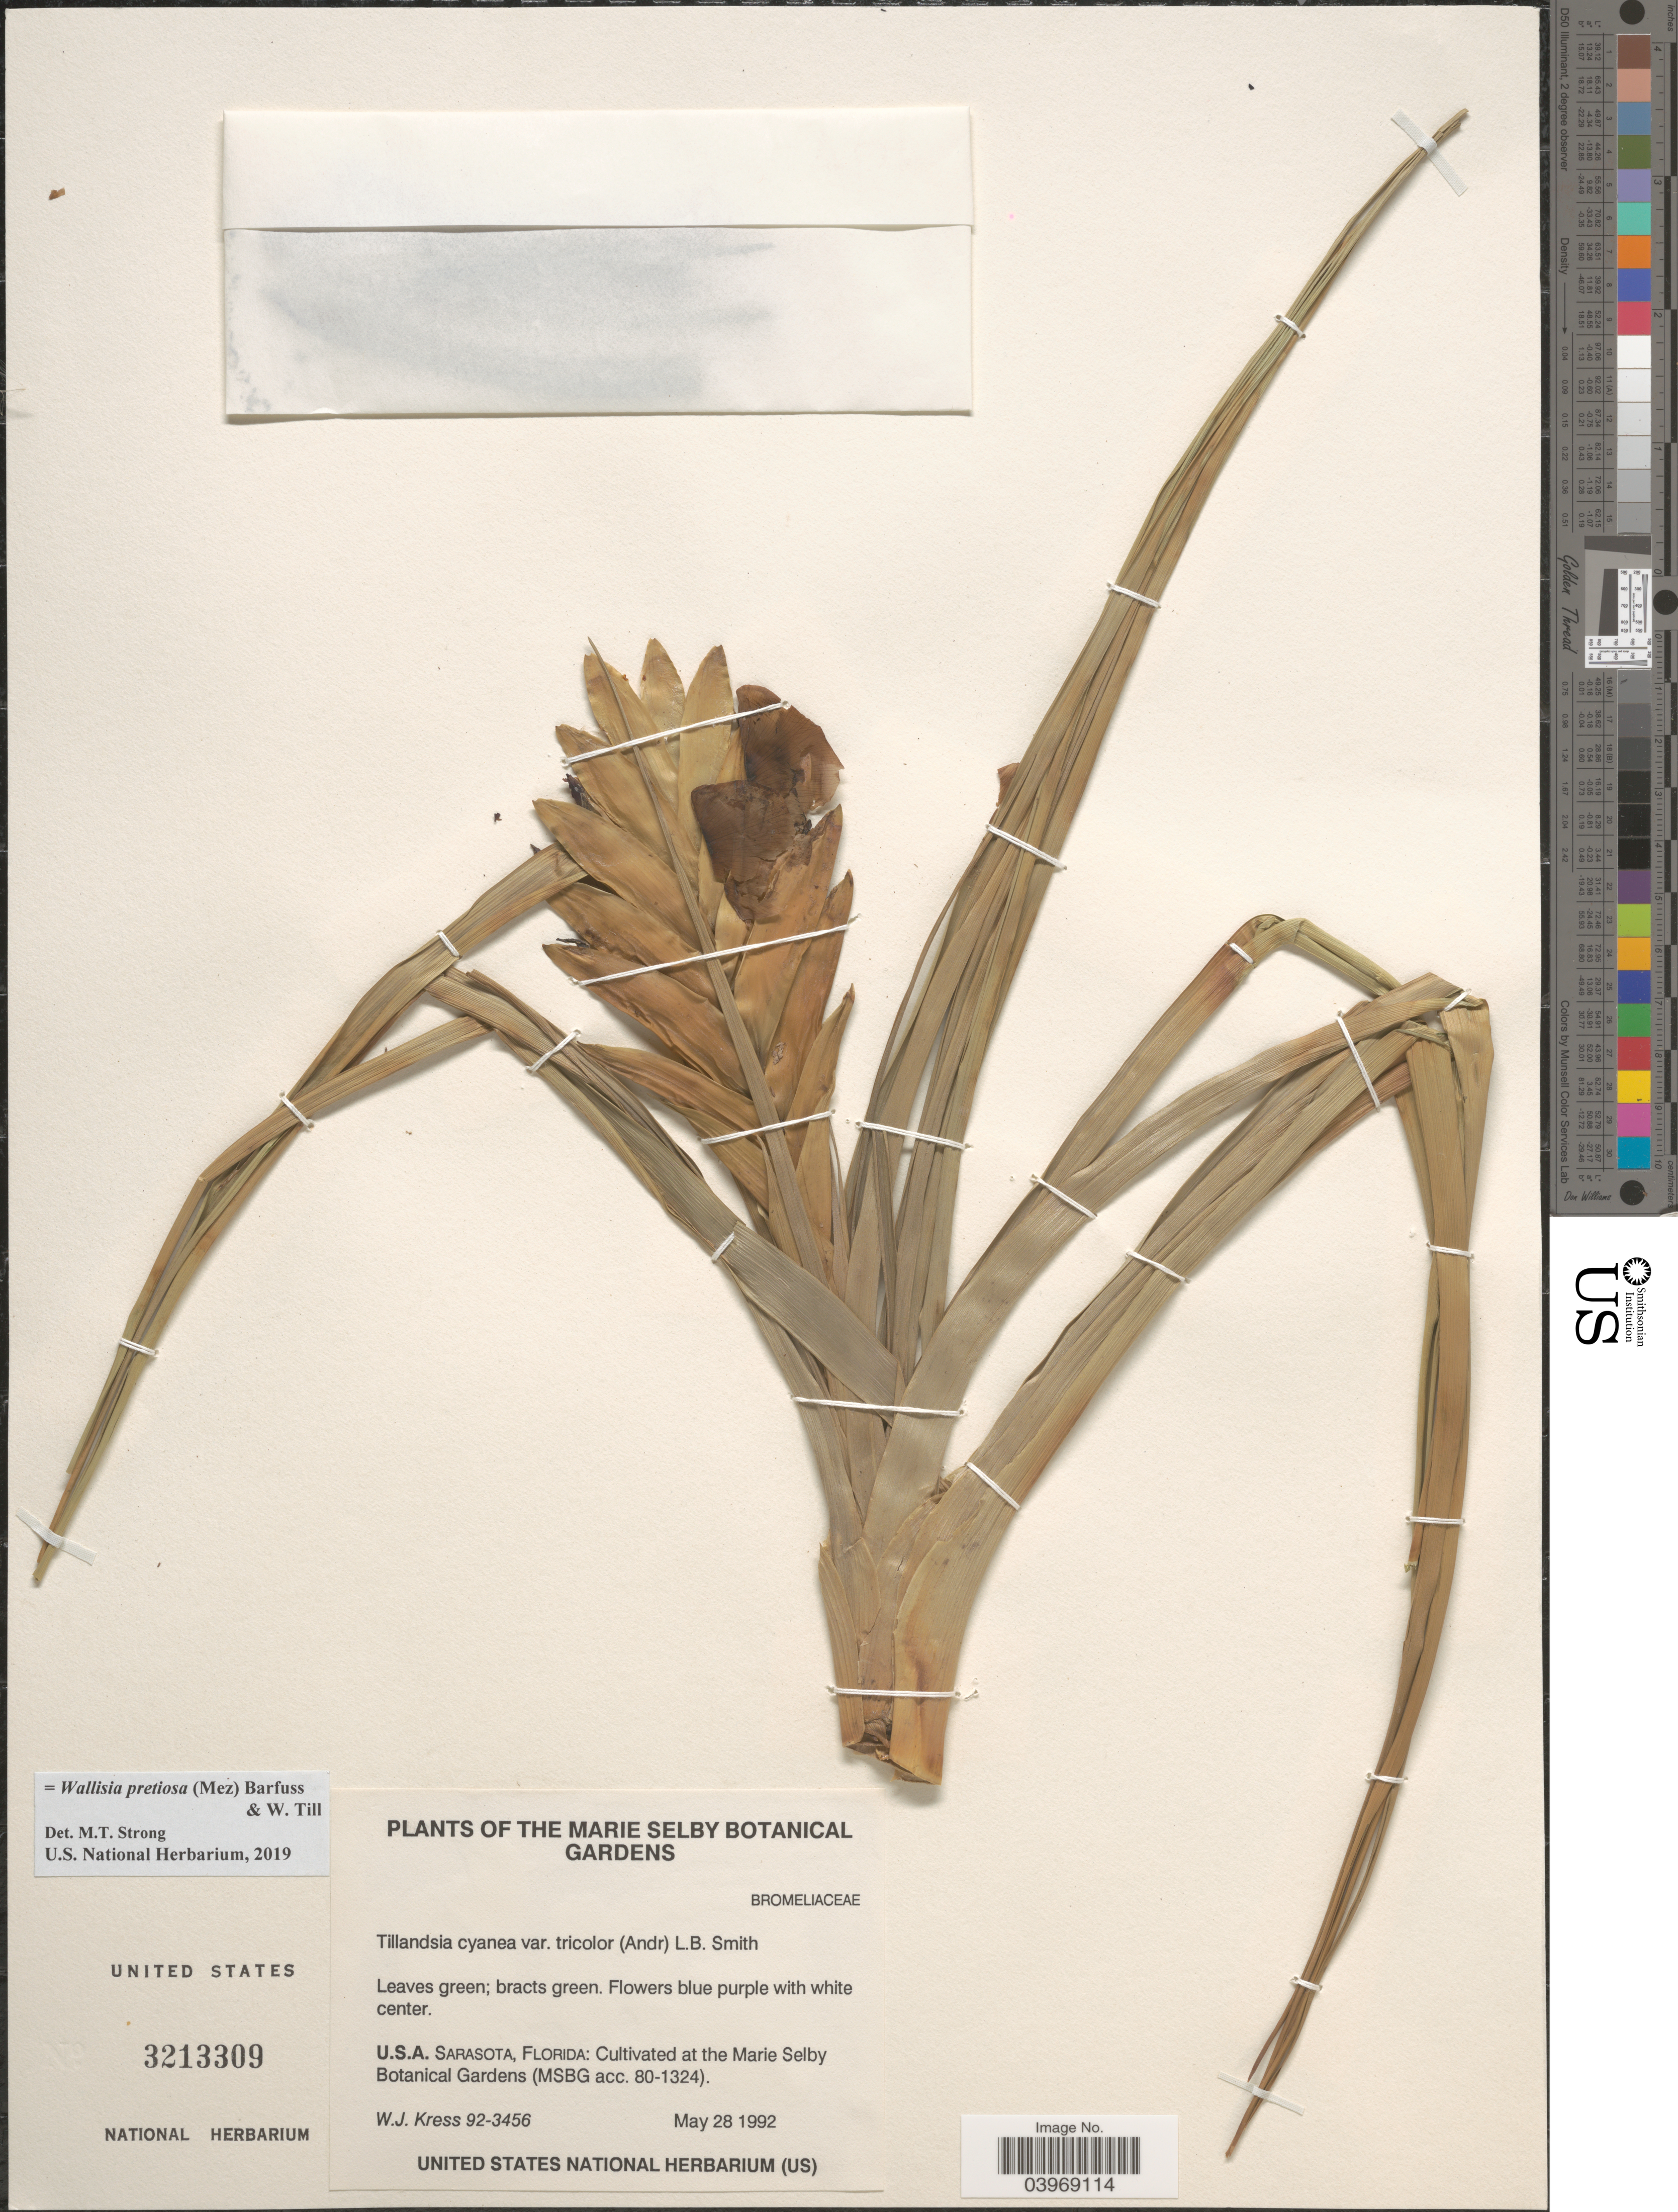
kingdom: Plantae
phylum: Tracheophyta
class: Liliopsida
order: Poales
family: Bromeliaceae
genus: Wallisia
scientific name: Wallisia pretiosa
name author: (Mez) Barfuss & W. Till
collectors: W. J. Kress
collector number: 92-3456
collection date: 1992-05-28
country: United States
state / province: Florida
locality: Sarasota: at the Marie Selby Botanical Gardens (MSBG acc. 80-1324).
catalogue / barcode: US 3213309